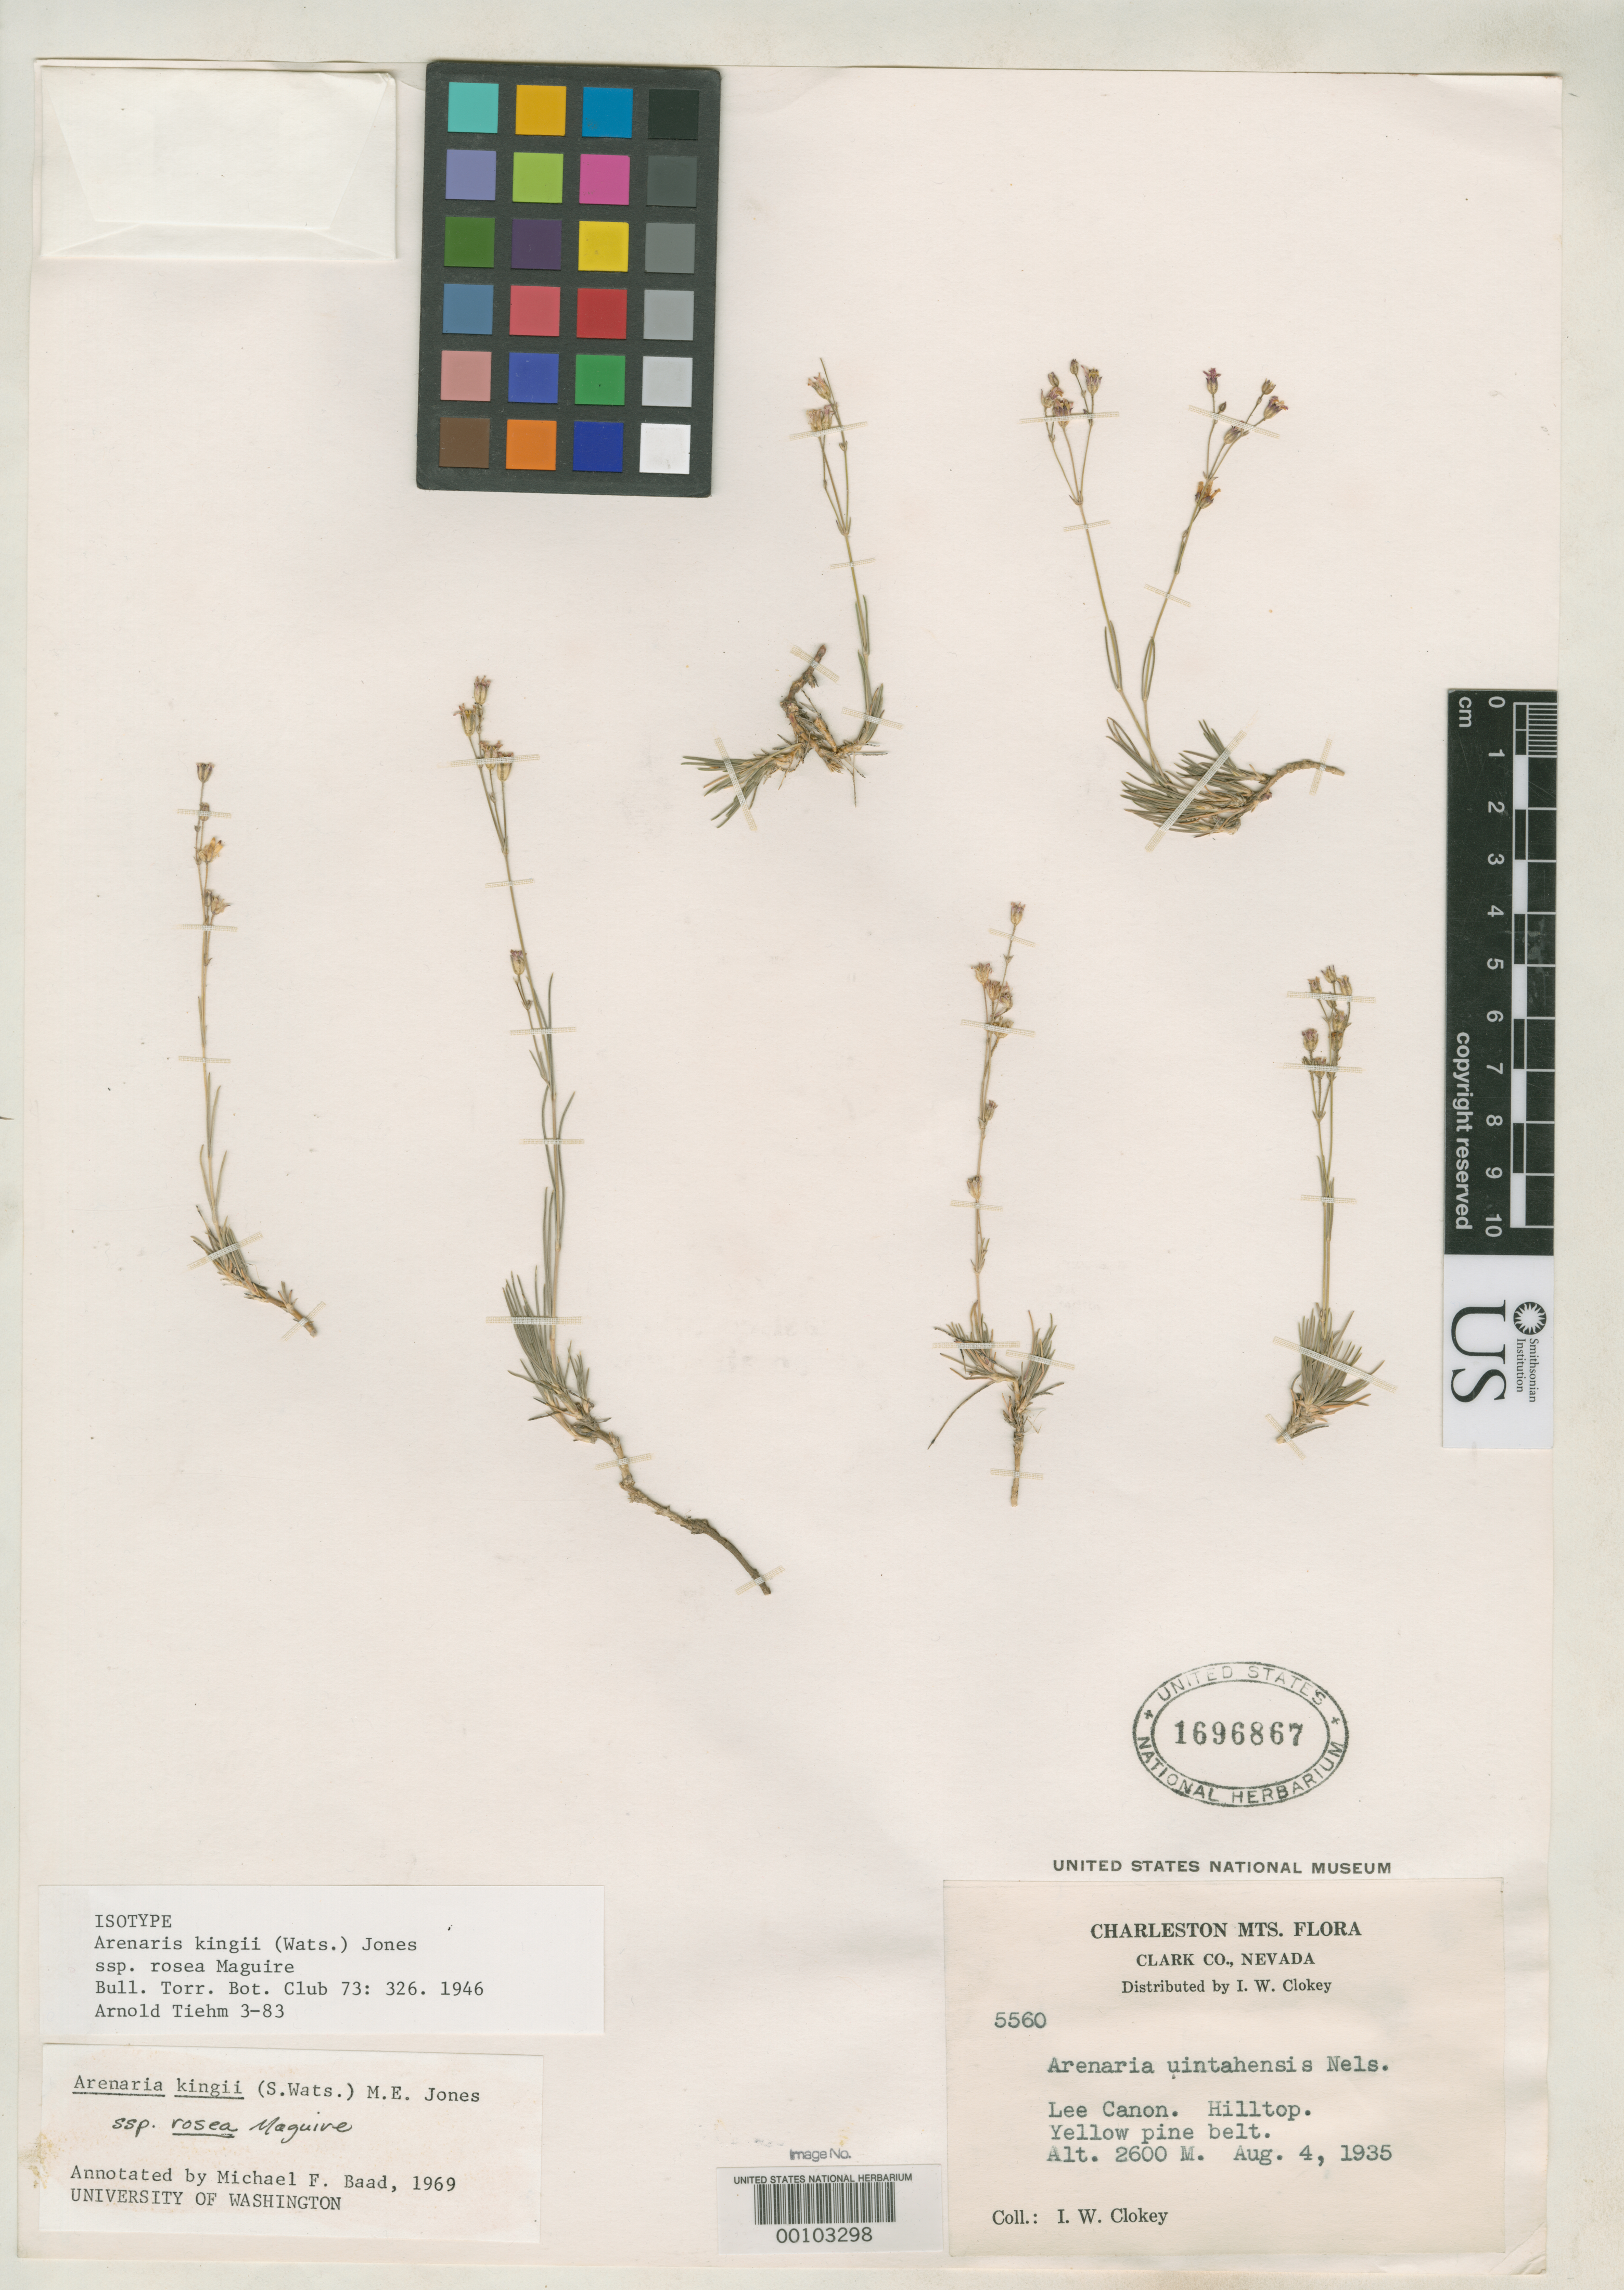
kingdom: Plantae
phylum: Tracheophyta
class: Magnoliopsida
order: Caryophyllales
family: Caryophyllaceae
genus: Arenaria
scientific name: Arenaria kingii subsp. rosea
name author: Maguire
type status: Isotype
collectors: I. W. Clokey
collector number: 5560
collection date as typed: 04 Aug 1935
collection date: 1935-08-04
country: United States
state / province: Nevada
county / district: Clark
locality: Charleston Mts., Lee Canon.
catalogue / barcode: US 1696867